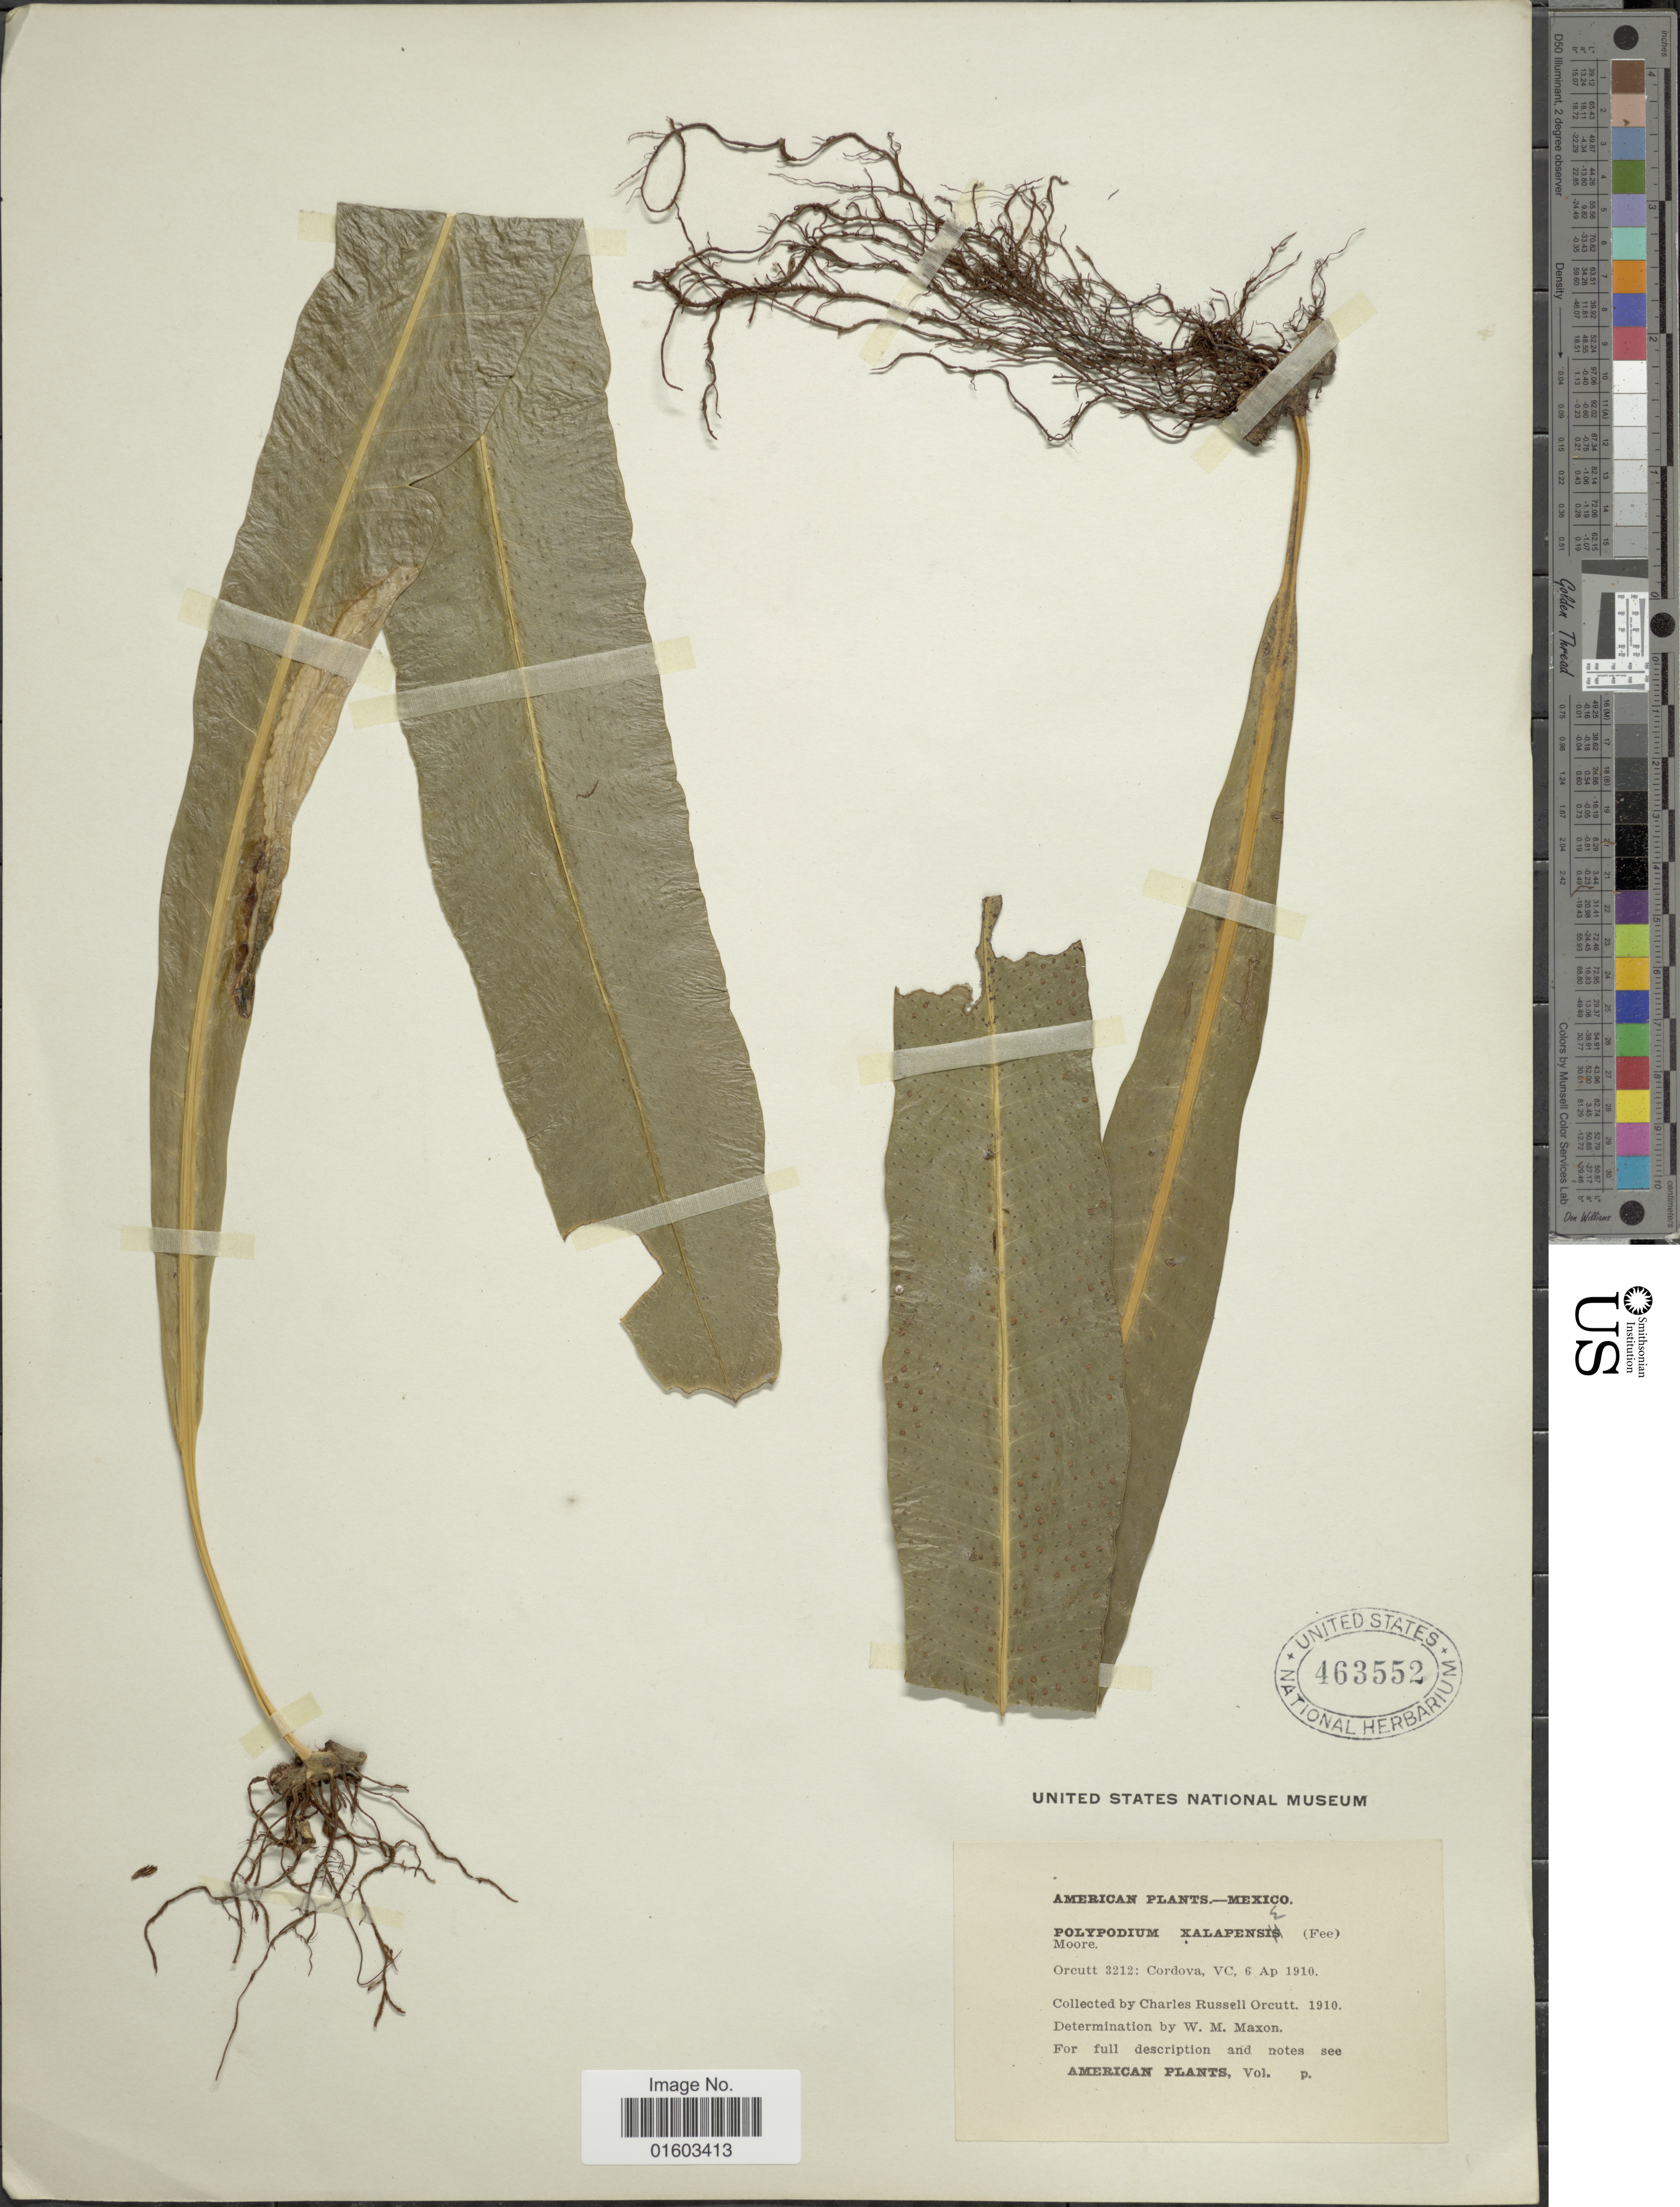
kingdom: Plantae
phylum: Tracheophyta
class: Polypodiopsida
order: Polypodiales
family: Polypodiaceae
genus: Campyloneurum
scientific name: Campyloneurum xalapense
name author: Fée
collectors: C. R. Orcutt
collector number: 3212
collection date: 1910-04-06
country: Mexico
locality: Cordova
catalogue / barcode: US 463552